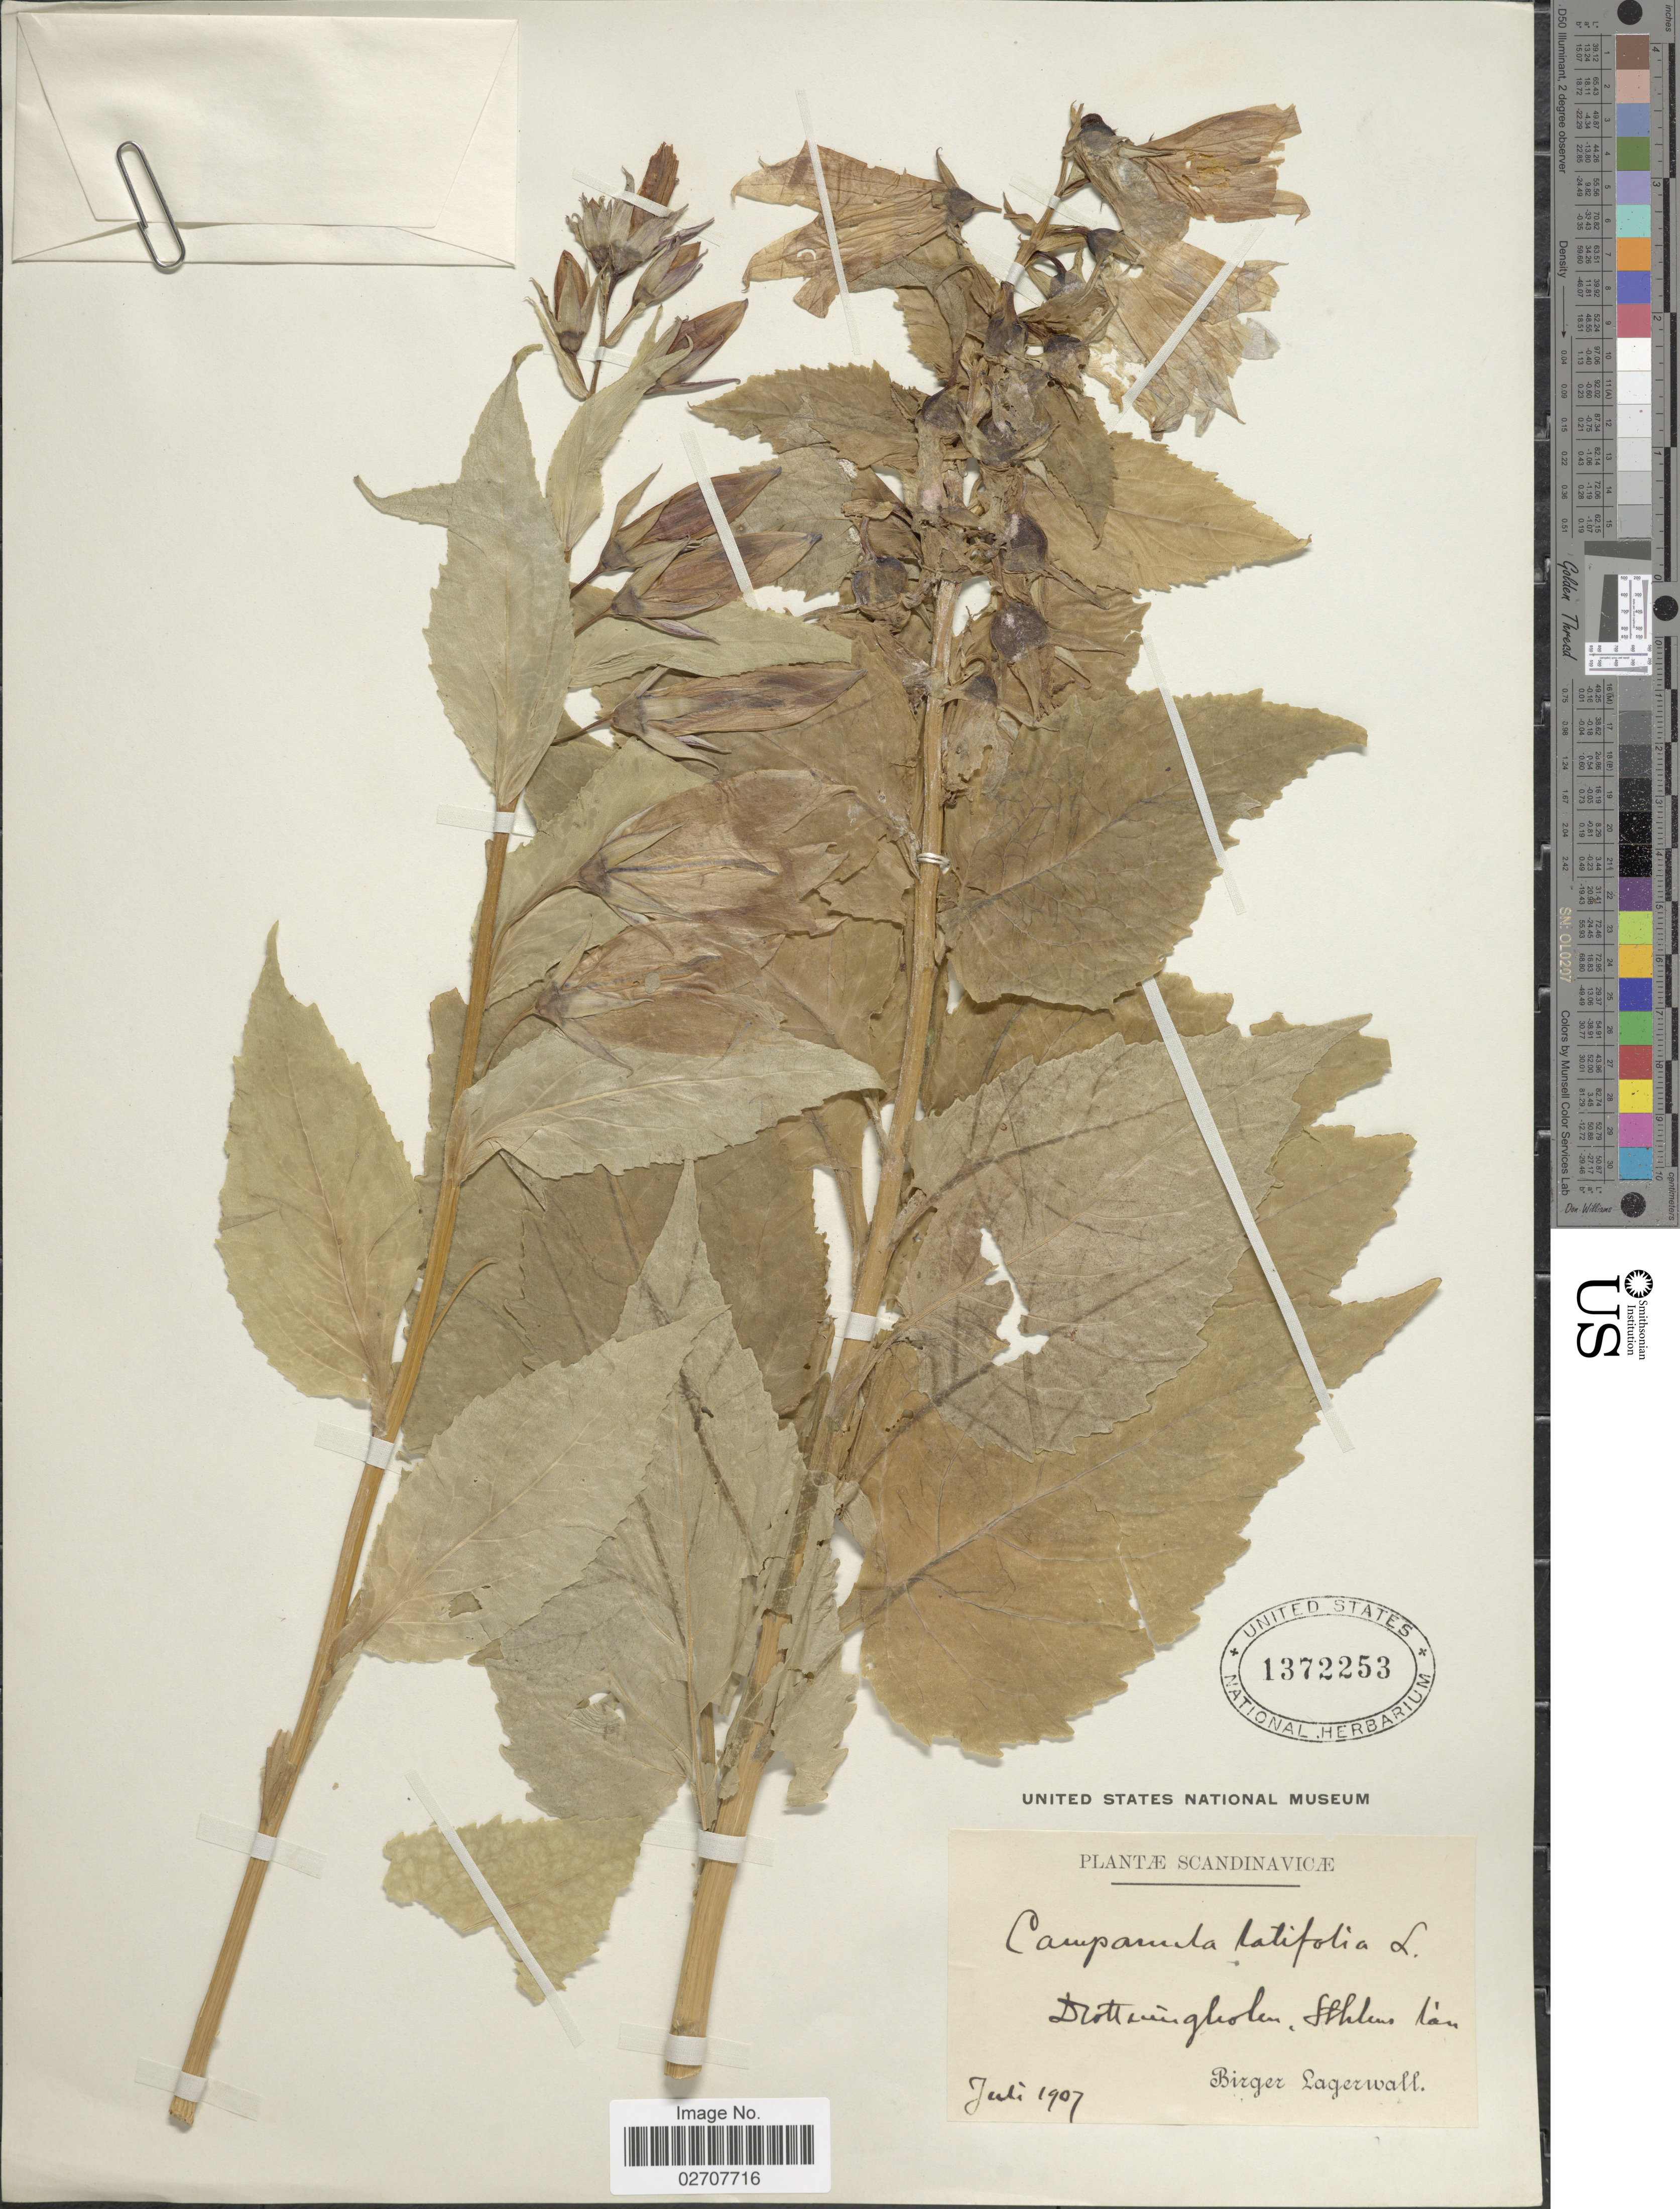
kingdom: Plantae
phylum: Tracheophyta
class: Magnoliopsida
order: Asterales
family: Campanulaceae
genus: Campanula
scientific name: Campanula latifolia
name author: L.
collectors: B. Lagerwall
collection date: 1907-07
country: Sweden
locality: Scandinvicae. Drottingholm, St. Helens Lau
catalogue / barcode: US 1372253